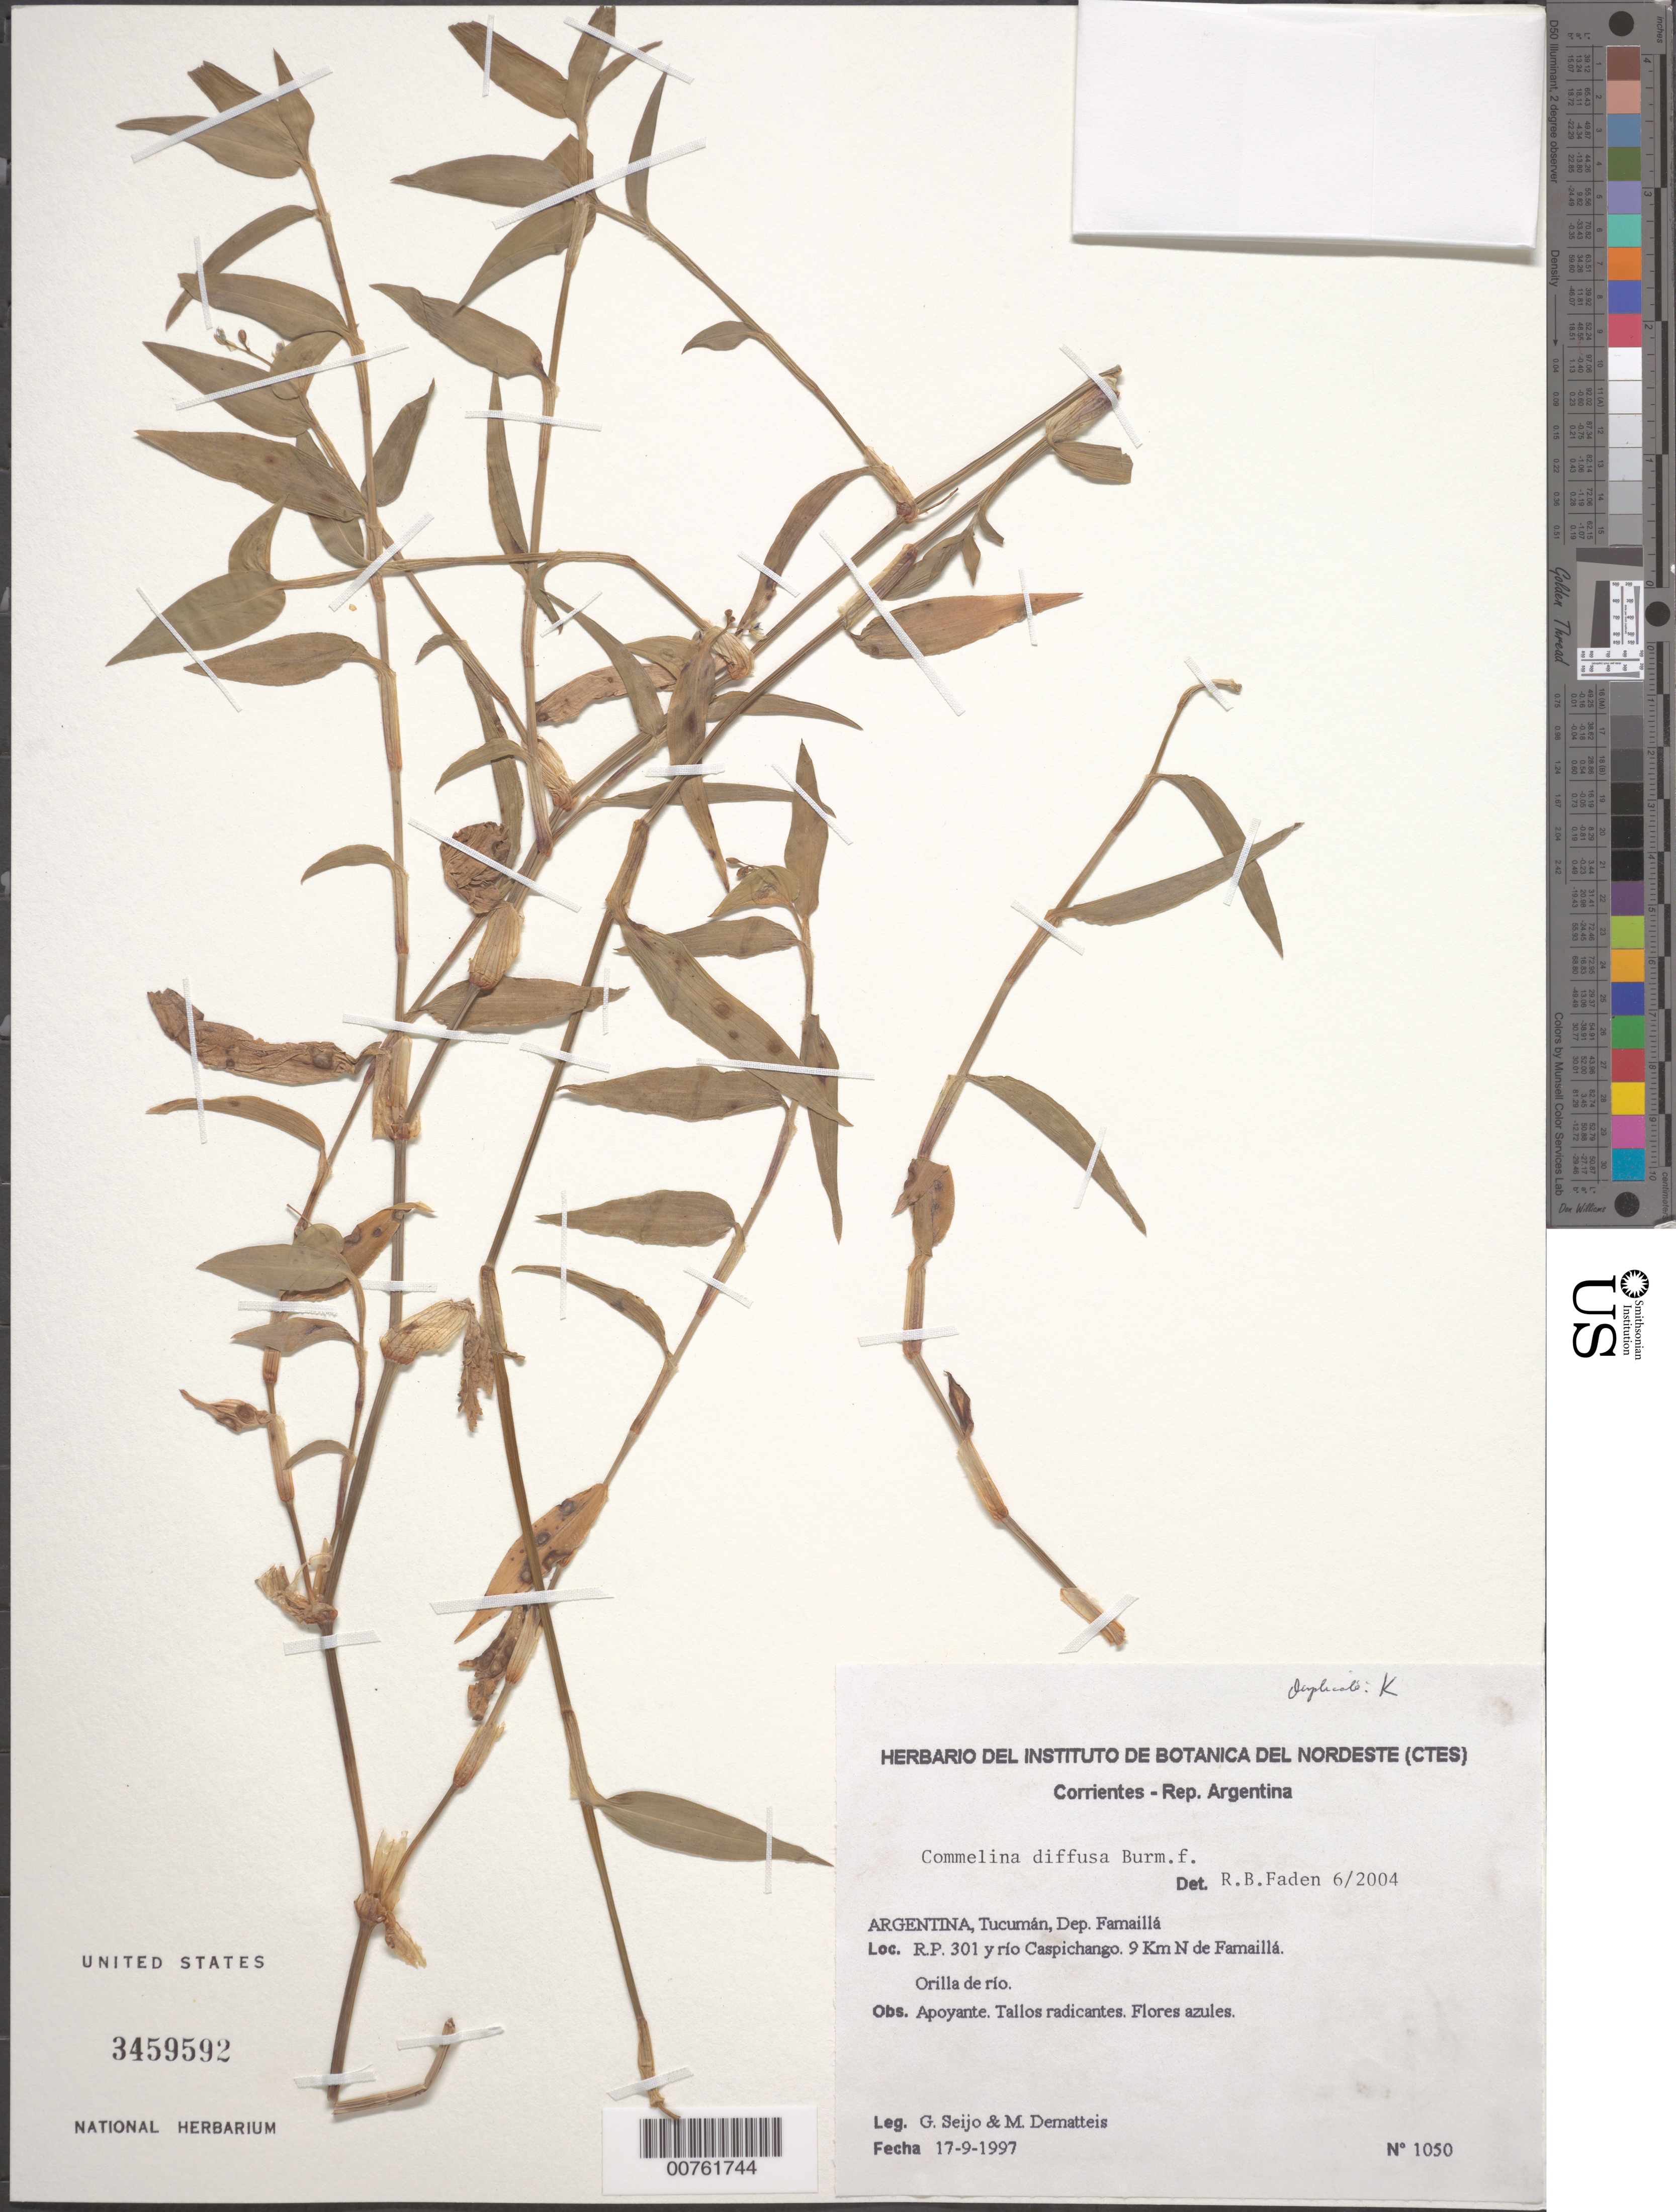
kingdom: Plantae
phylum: Tracheophyta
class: Liliopsida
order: Commelinales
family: Commelinaceae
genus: Commelina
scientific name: Commelina diffusa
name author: Burm. f.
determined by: Faden, Robert B., (US), Smithsonian Institution - National Museum of Natural History (UNITED STATES)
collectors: G. Seijo & M. Dematteis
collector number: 1050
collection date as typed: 17 Sep 1997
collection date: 1997-09-17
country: Argentina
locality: Tucuman, Dept.. Famailla. R.P. 301 y Rio Caspichango. 9 km N de Famailla. Orilla de Rio.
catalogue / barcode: US 3459592